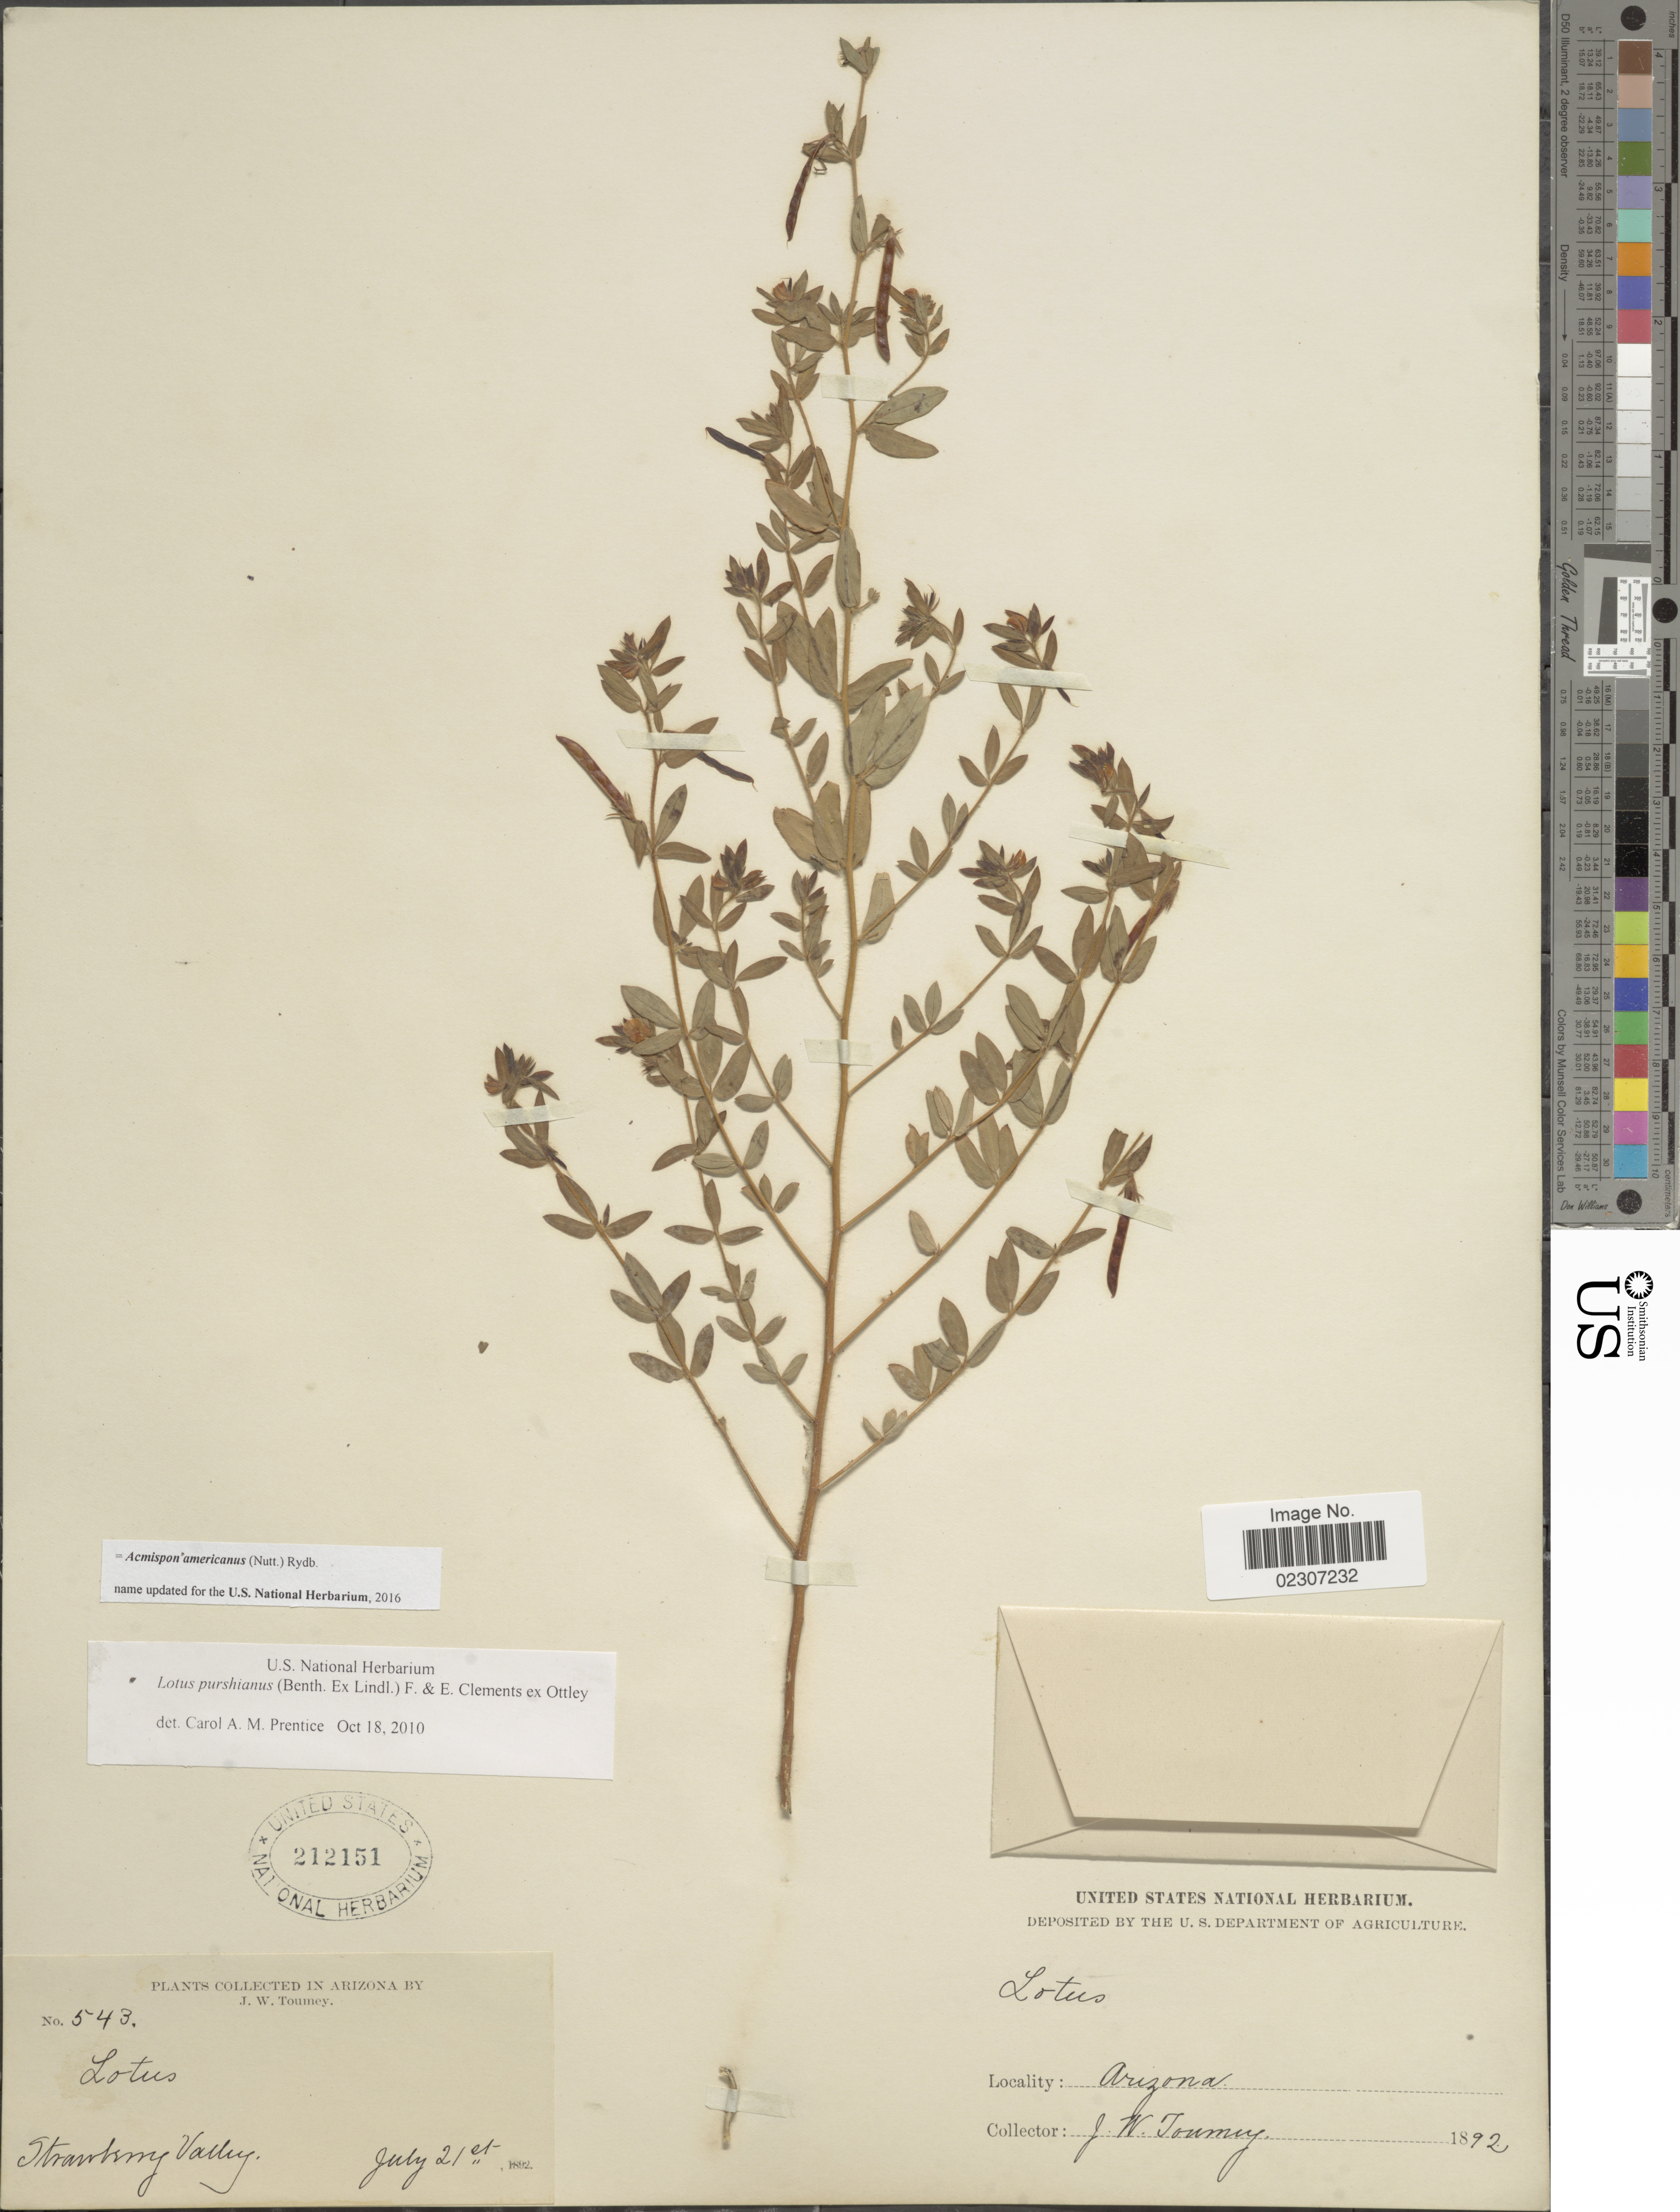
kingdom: Plantae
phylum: Tracheophyta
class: Magnoliopsida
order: Fabales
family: Fabaceae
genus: Acmispon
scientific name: Acmispon americanus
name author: (Nutt.) Rydb.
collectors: J. W. Toumey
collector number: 543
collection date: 1892-07-21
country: United States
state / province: Arizona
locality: Arizona, Strawberry Valley.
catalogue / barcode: US 212151